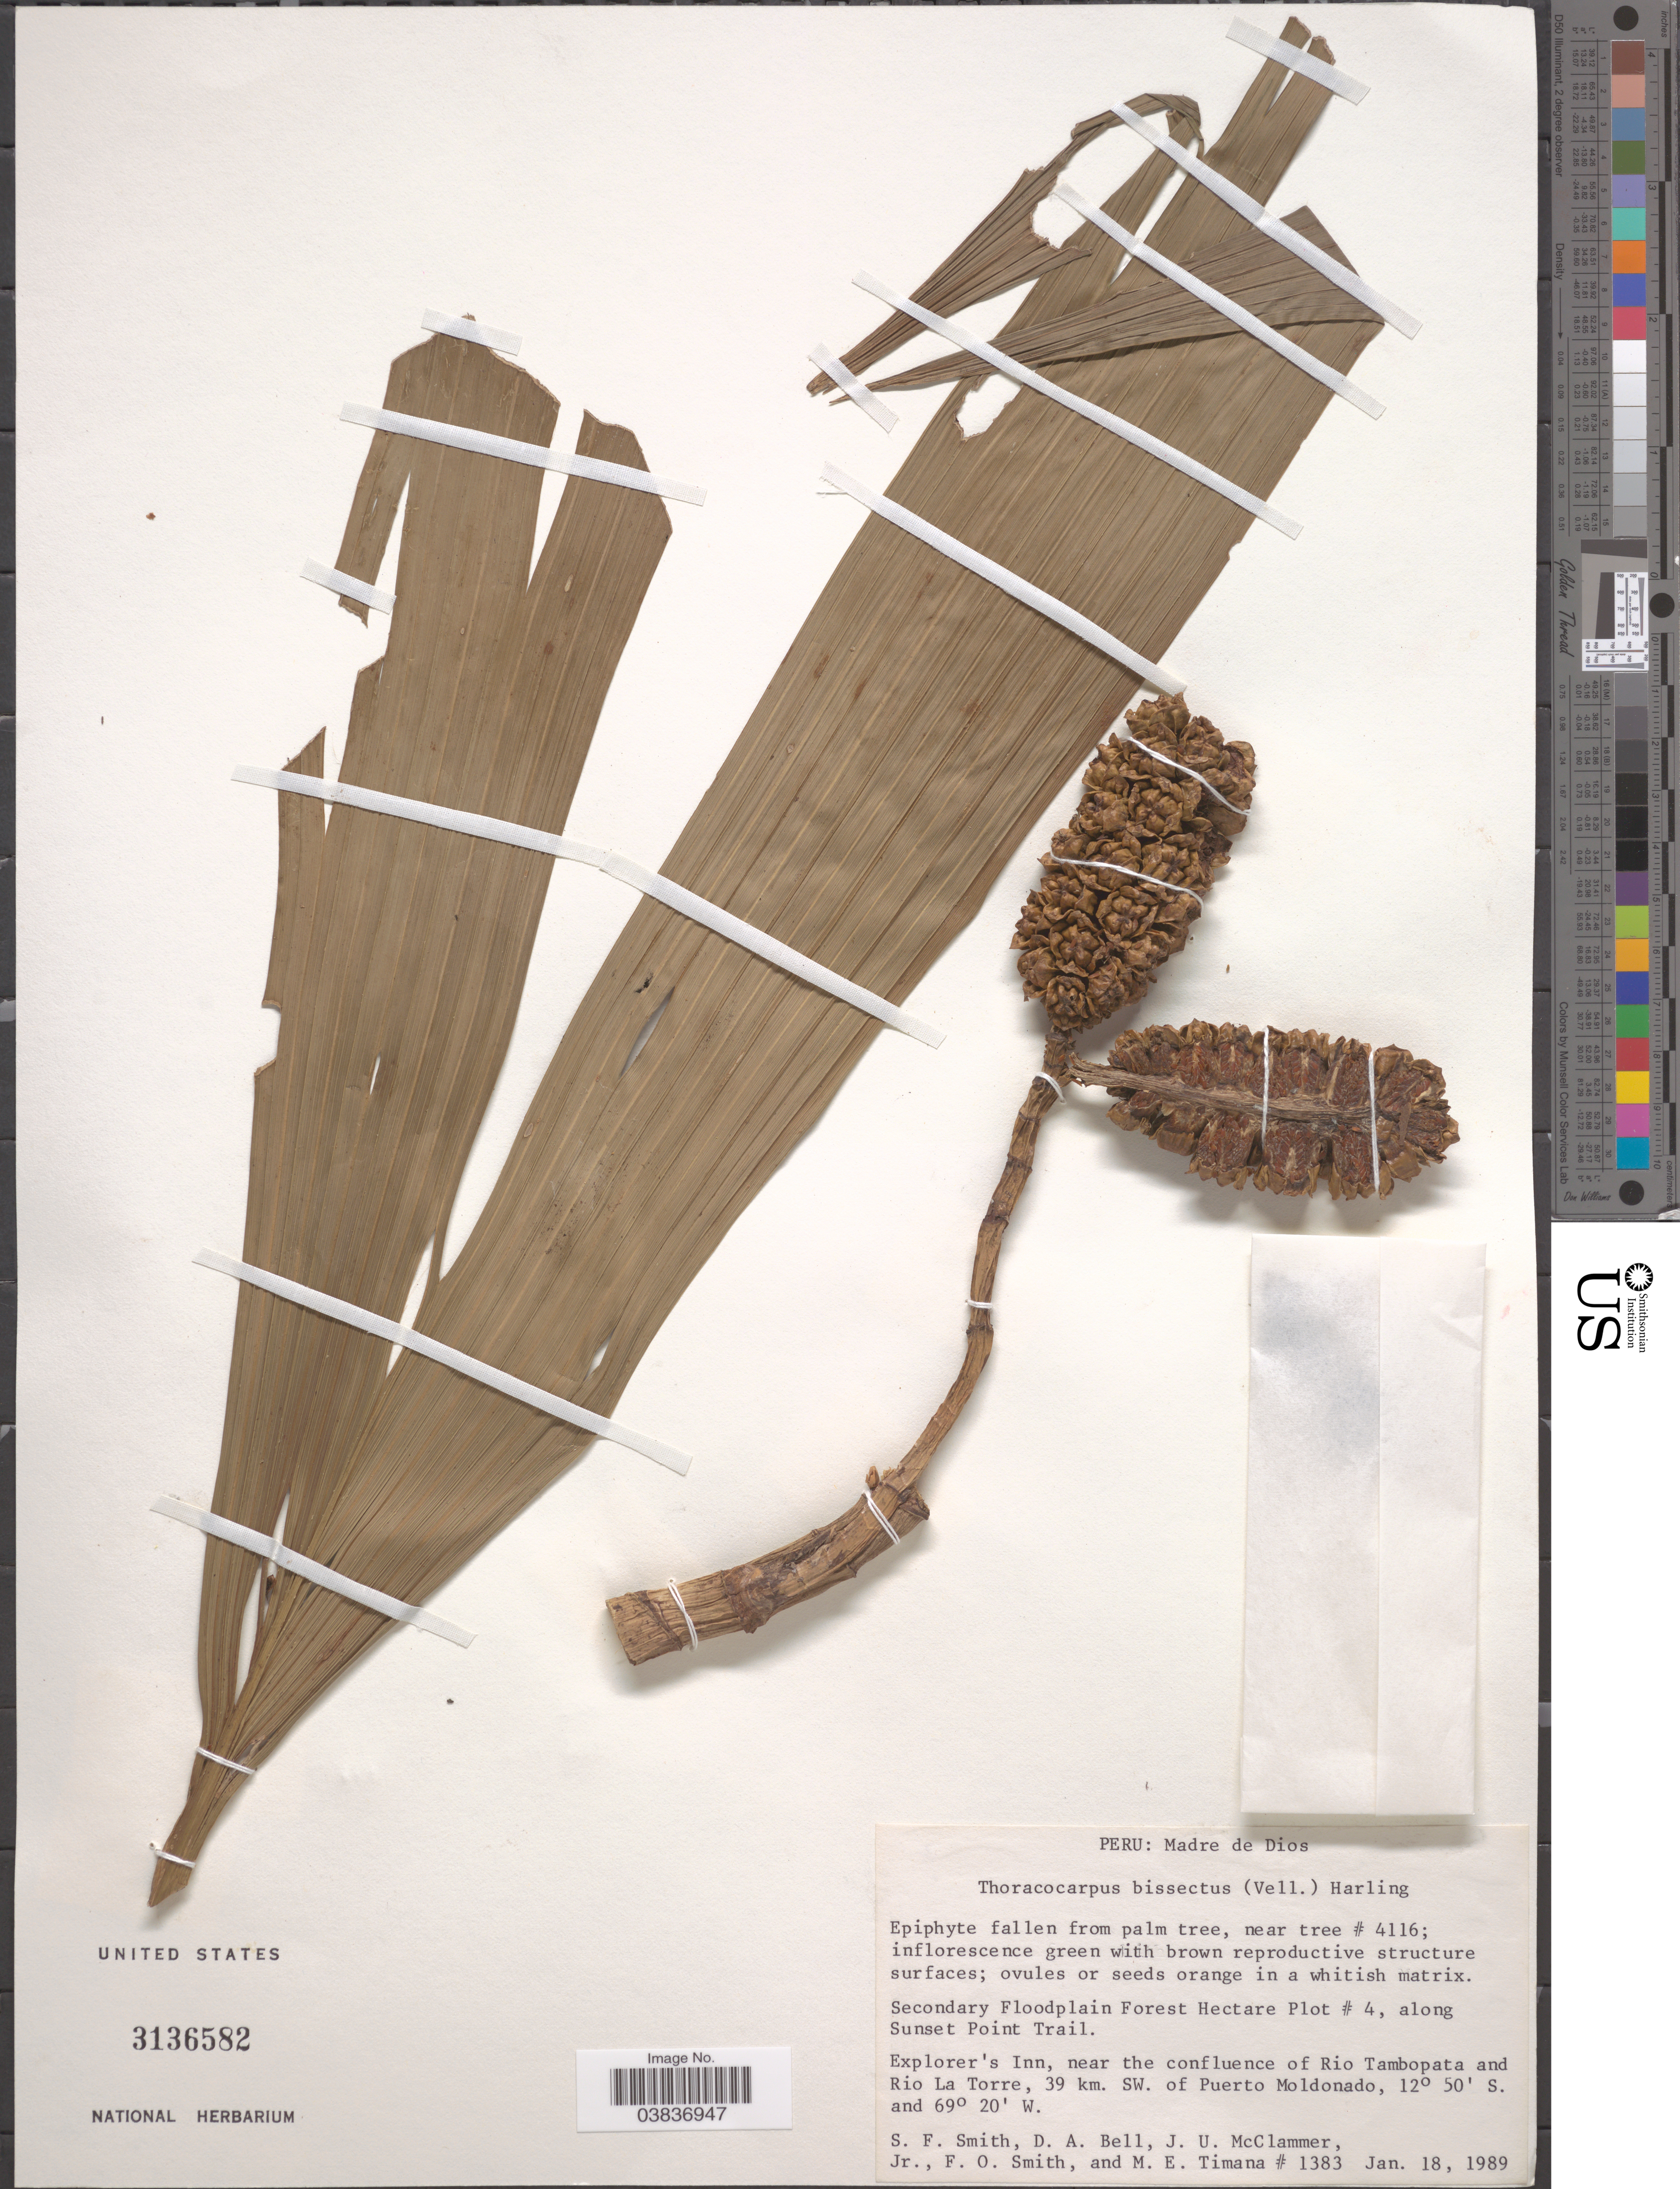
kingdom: Plantae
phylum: Tracheophyta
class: Liliopsida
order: Pandanales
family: Cyclanthaceae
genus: Thoracocarpus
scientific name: Thoracocarpus bissectus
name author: (Vell.) Harling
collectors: S.F. Smith, D. A. Bell, J. McClammer Jr. & F. Smith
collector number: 1383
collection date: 1989-01-18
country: Peru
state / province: Madre de Dios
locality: Secondary Floodplain Forest Hectare Plot #4, along Sunset Point Trail. Explorer's Inn, near the confluence of Rio Tambopata and Rio La Torre, 39 km. SW. of Puerto Moldonado.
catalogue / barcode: US 3136582